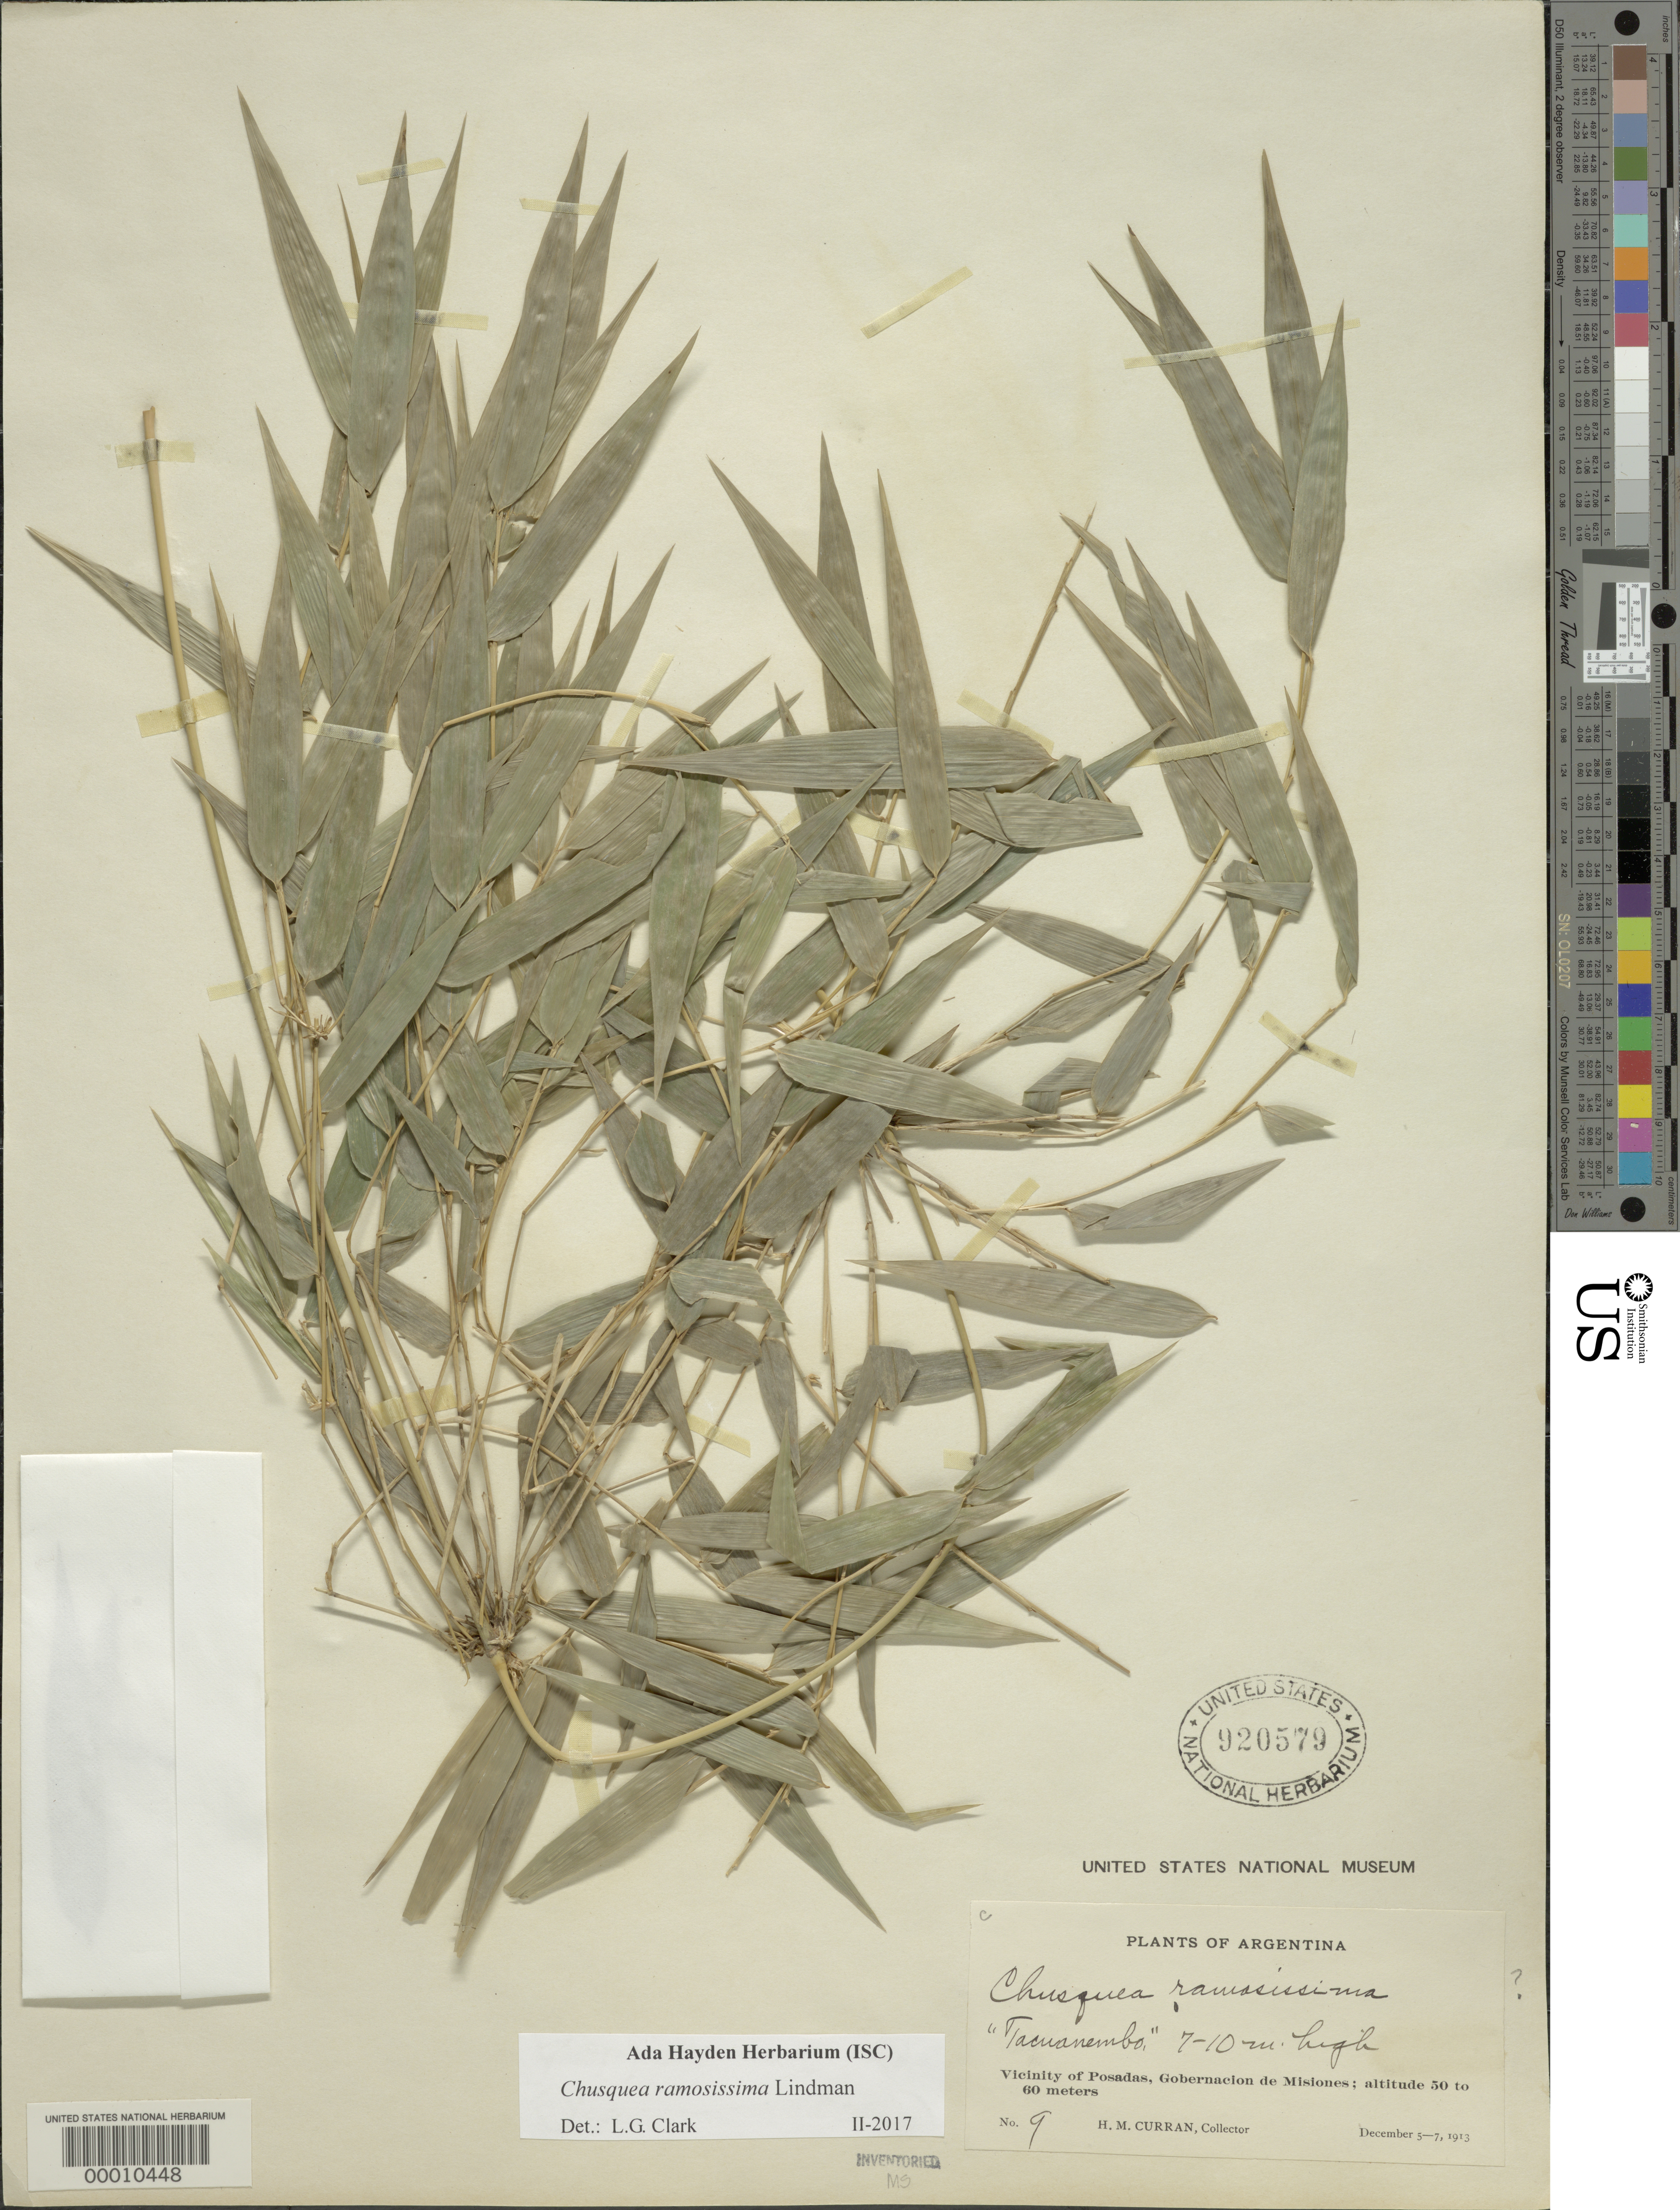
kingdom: Plantae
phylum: Tracheophyta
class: Liliopsida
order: Poales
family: Poaceae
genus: Chusquea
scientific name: Chusquea ramosissima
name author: Lindm.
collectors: H. M. Curran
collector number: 9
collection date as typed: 05 Dec 1913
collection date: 1913-12-05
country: Argentina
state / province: Misiones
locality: Posadas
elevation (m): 50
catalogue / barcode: US 920579